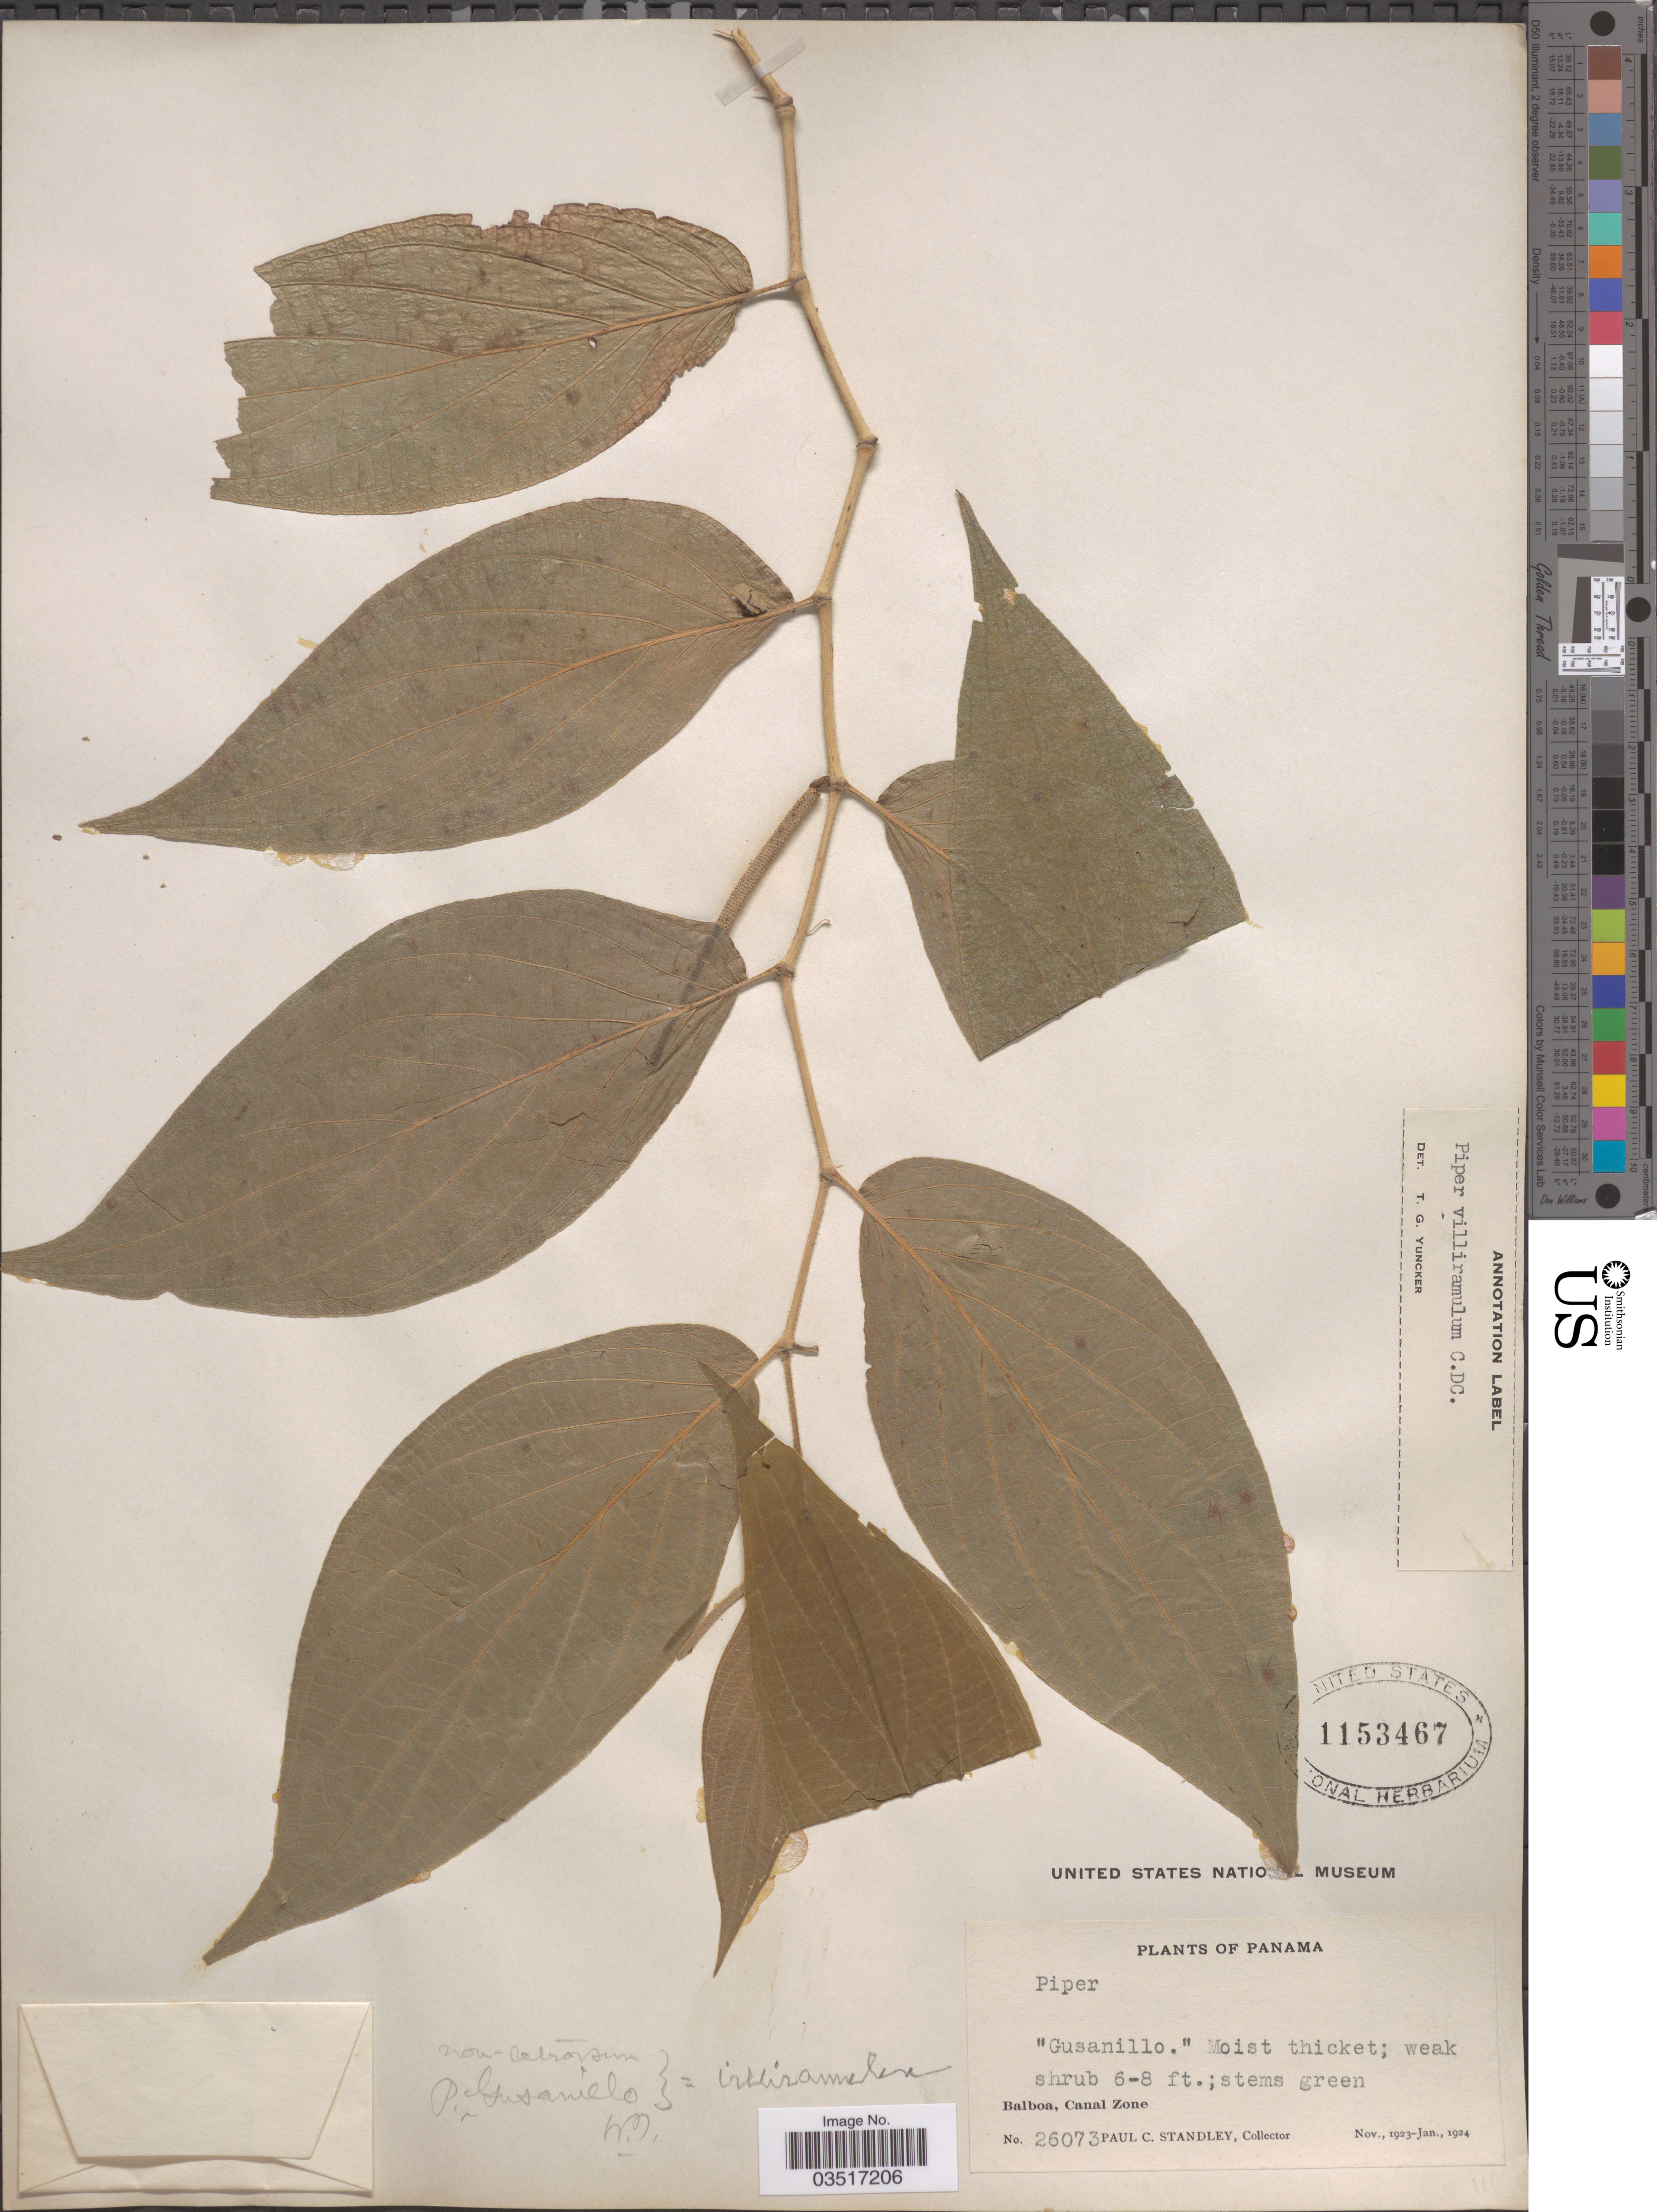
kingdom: Plantae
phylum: Tracheophyta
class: Magnoliopsida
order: Piperales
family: Piperaceae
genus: Piper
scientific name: Piper villiramulum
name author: C. DC.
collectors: P. C. Standley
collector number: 26073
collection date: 1923-11/1924-01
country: Panama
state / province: Colón / Panamá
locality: Balboa, Canal Zone.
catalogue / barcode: US 1153467